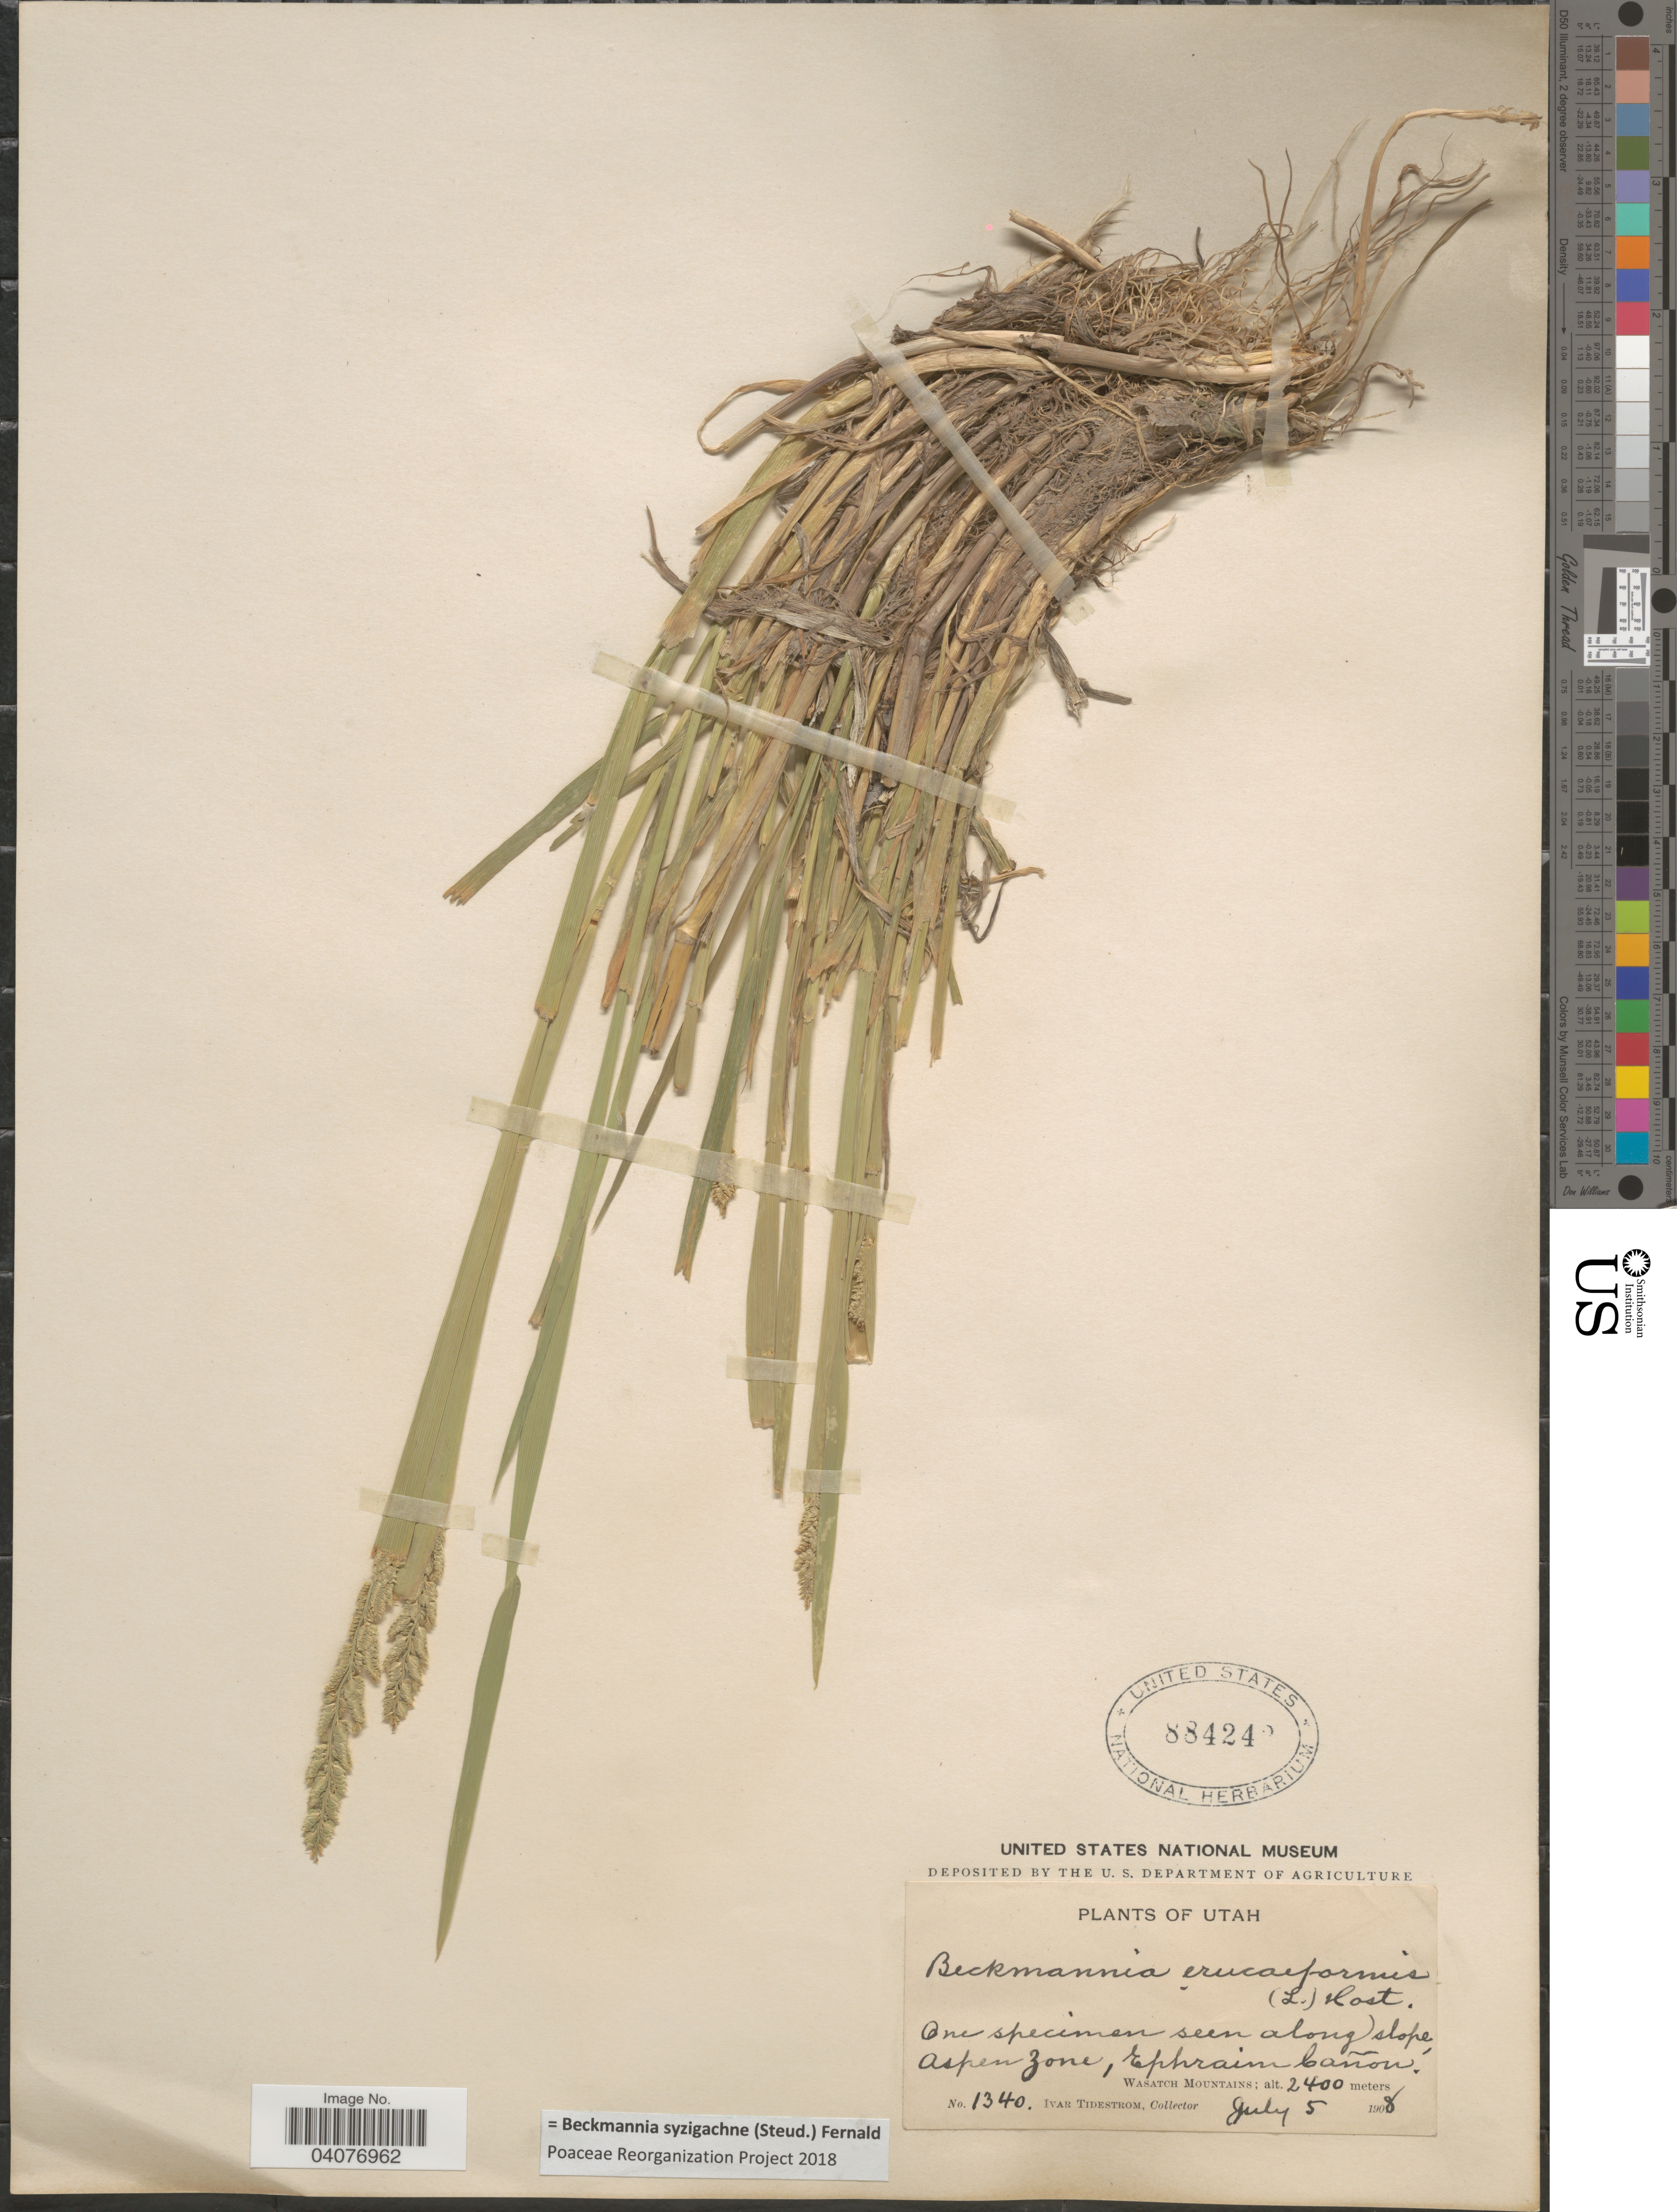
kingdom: Plantae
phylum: Tracheophyta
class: Liliopsida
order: Poales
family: Poaceae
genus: Beckmannia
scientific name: Beckmannia syzigachne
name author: (Steud.) Fernald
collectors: I. F. Tidestrom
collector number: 1340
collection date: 1908-07-05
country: United States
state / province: Utah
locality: One specimen seen along slope, Aspen Zone, Ephraim Cañon. Wasatch Mountains.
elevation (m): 2400